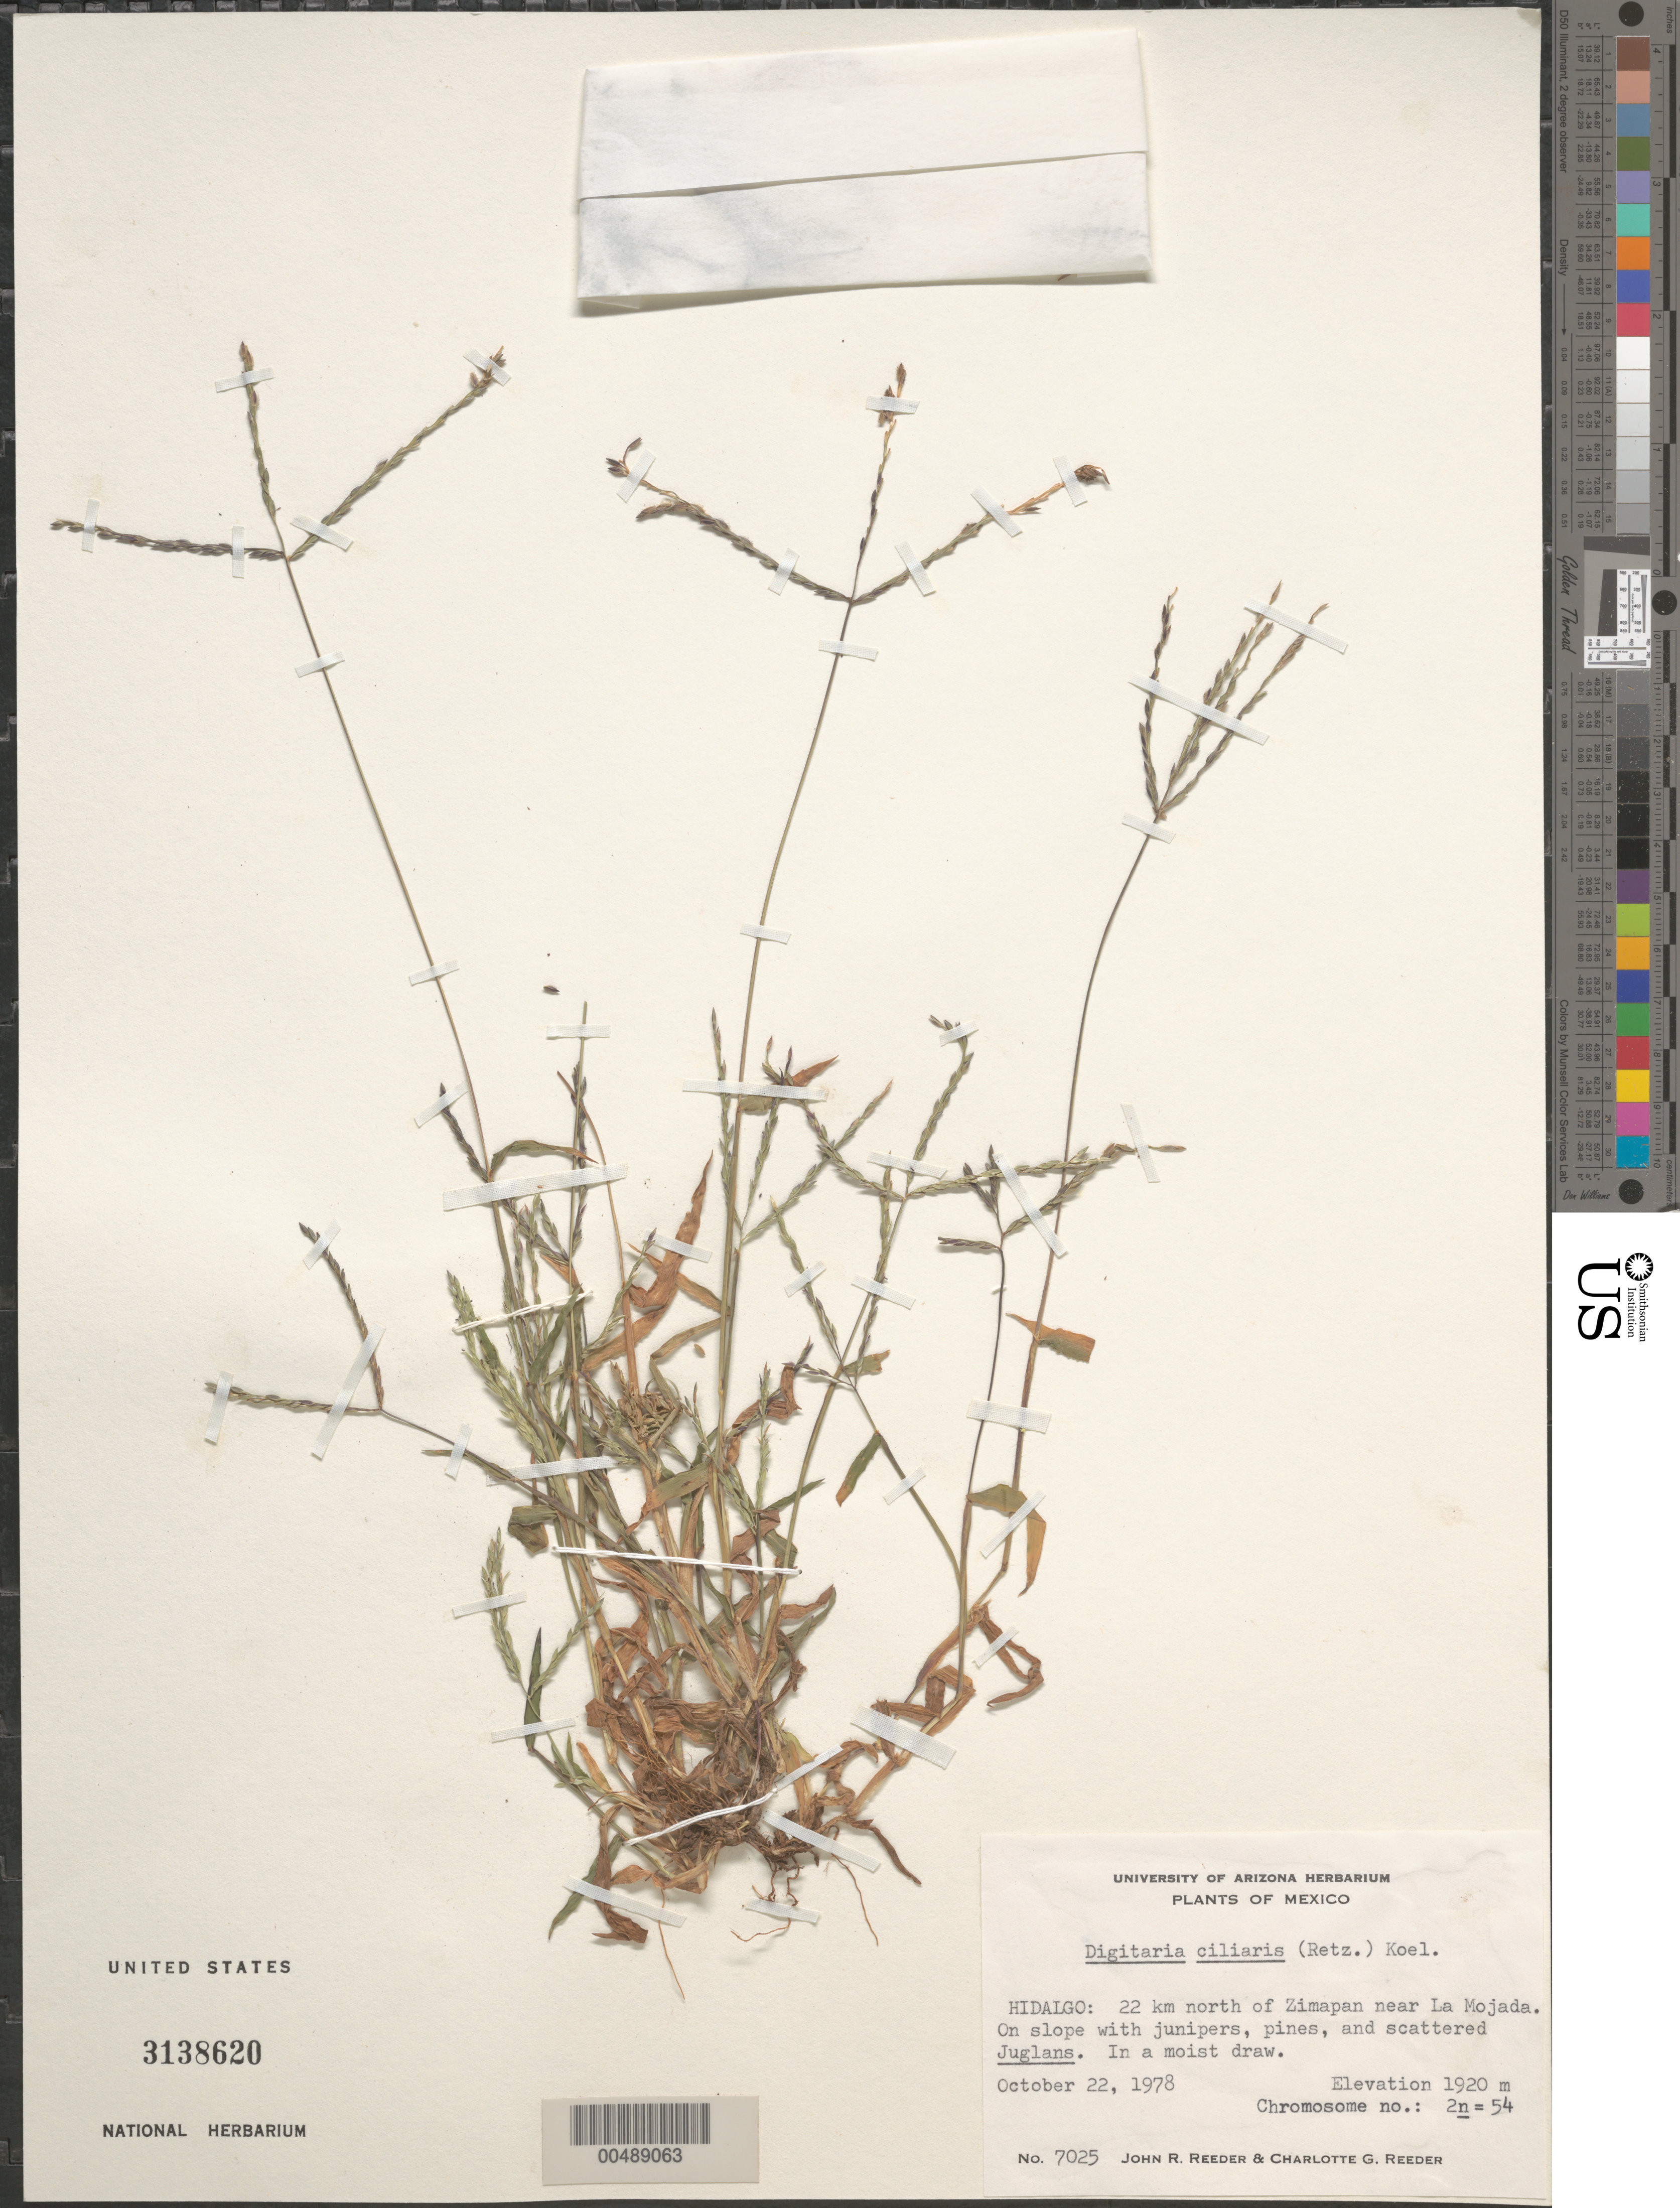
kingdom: Plantae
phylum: Tracheophyta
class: Liliopsida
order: Poales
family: Poaceae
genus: Digitaria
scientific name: Digitaria ciliaris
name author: (Retz.) Koeler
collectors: J. R. Reeder & C. G. Reeder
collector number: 7025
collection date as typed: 22 Oct 1978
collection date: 1978-10-22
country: Mexico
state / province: Hidalgo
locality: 22 km N of Zimapan near La Mojada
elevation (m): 1920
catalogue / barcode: US 3138620